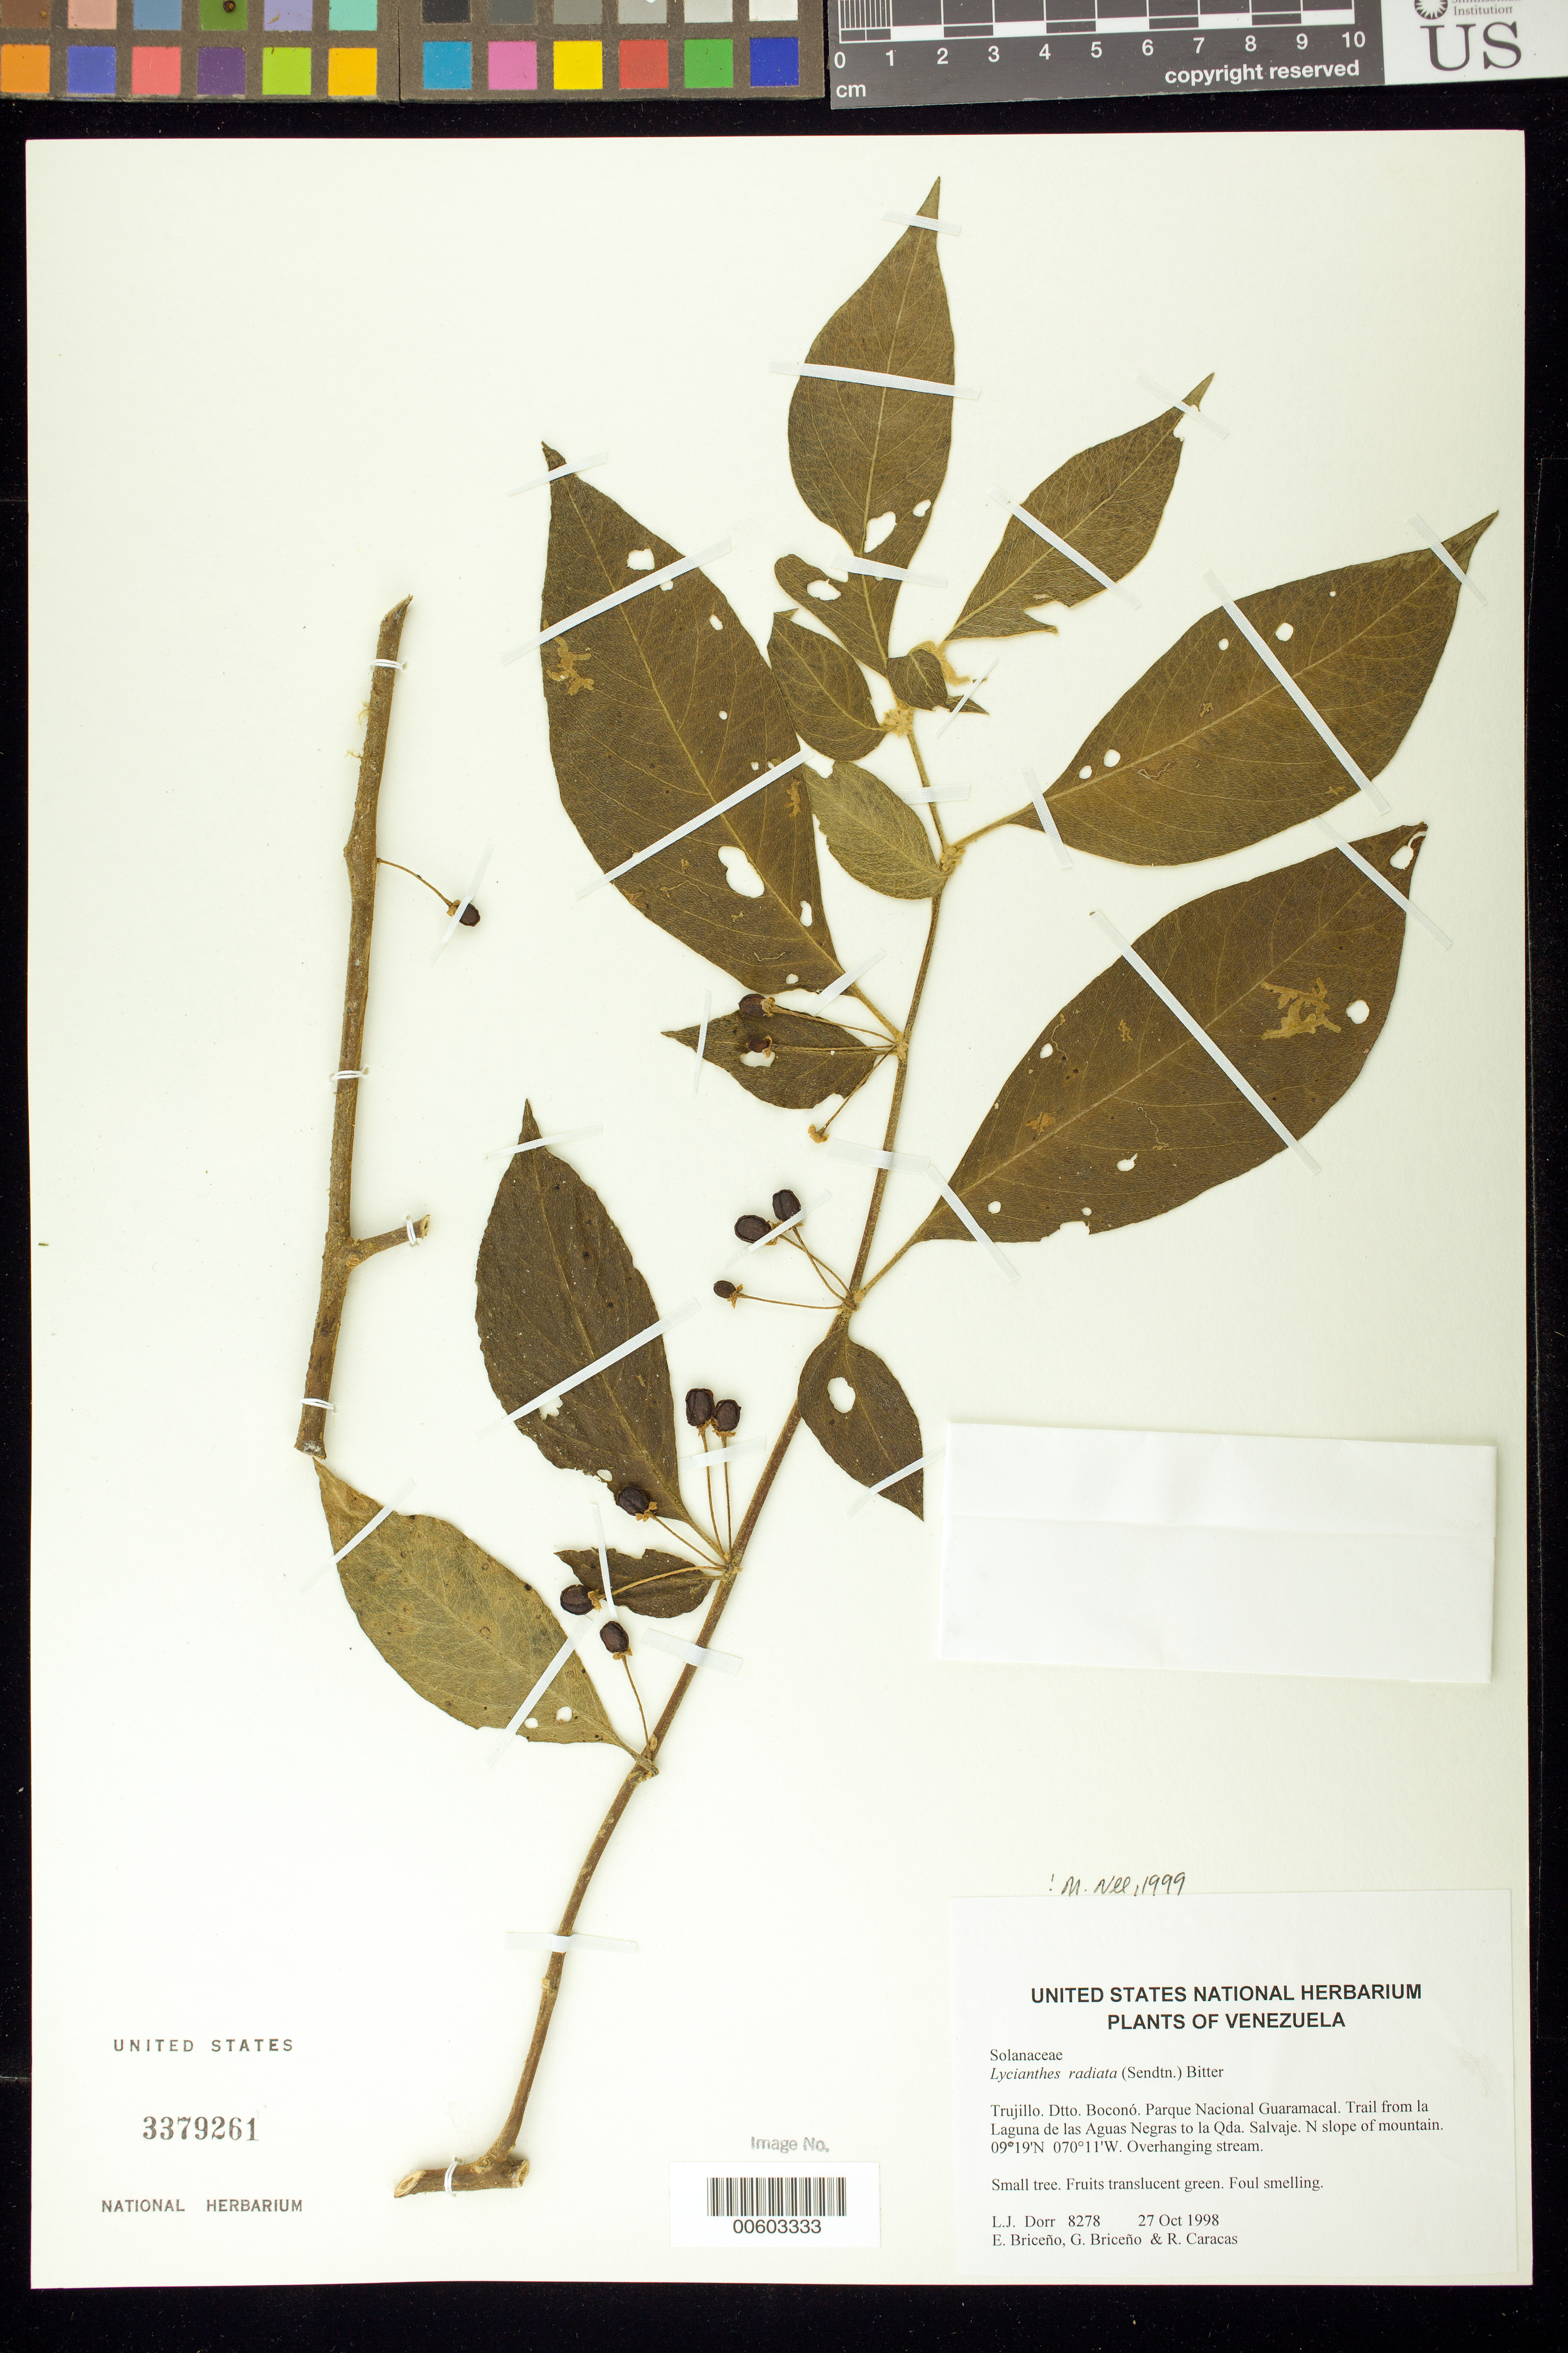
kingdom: Plantae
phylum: Tracheophyta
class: Magnoliopsida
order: Solanales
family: Solanaceae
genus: Lycianthes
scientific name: Lycianthes radiata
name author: (Sendtn.) Bitter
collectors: L. J. Dorr, E. Briceño, G. Briceño & R. Caracas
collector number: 8278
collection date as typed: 27 Oct 1998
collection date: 1998-10-27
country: Venezuela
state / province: Trujillo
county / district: Boconó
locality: Parque Nacional Guaramacal. Trail from la Laguna de las Aguas Negras to la Qda. Salvaje. N slope of mountain.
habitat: Overhanging stream.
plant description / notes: PORT, US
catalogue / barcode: US 3379261